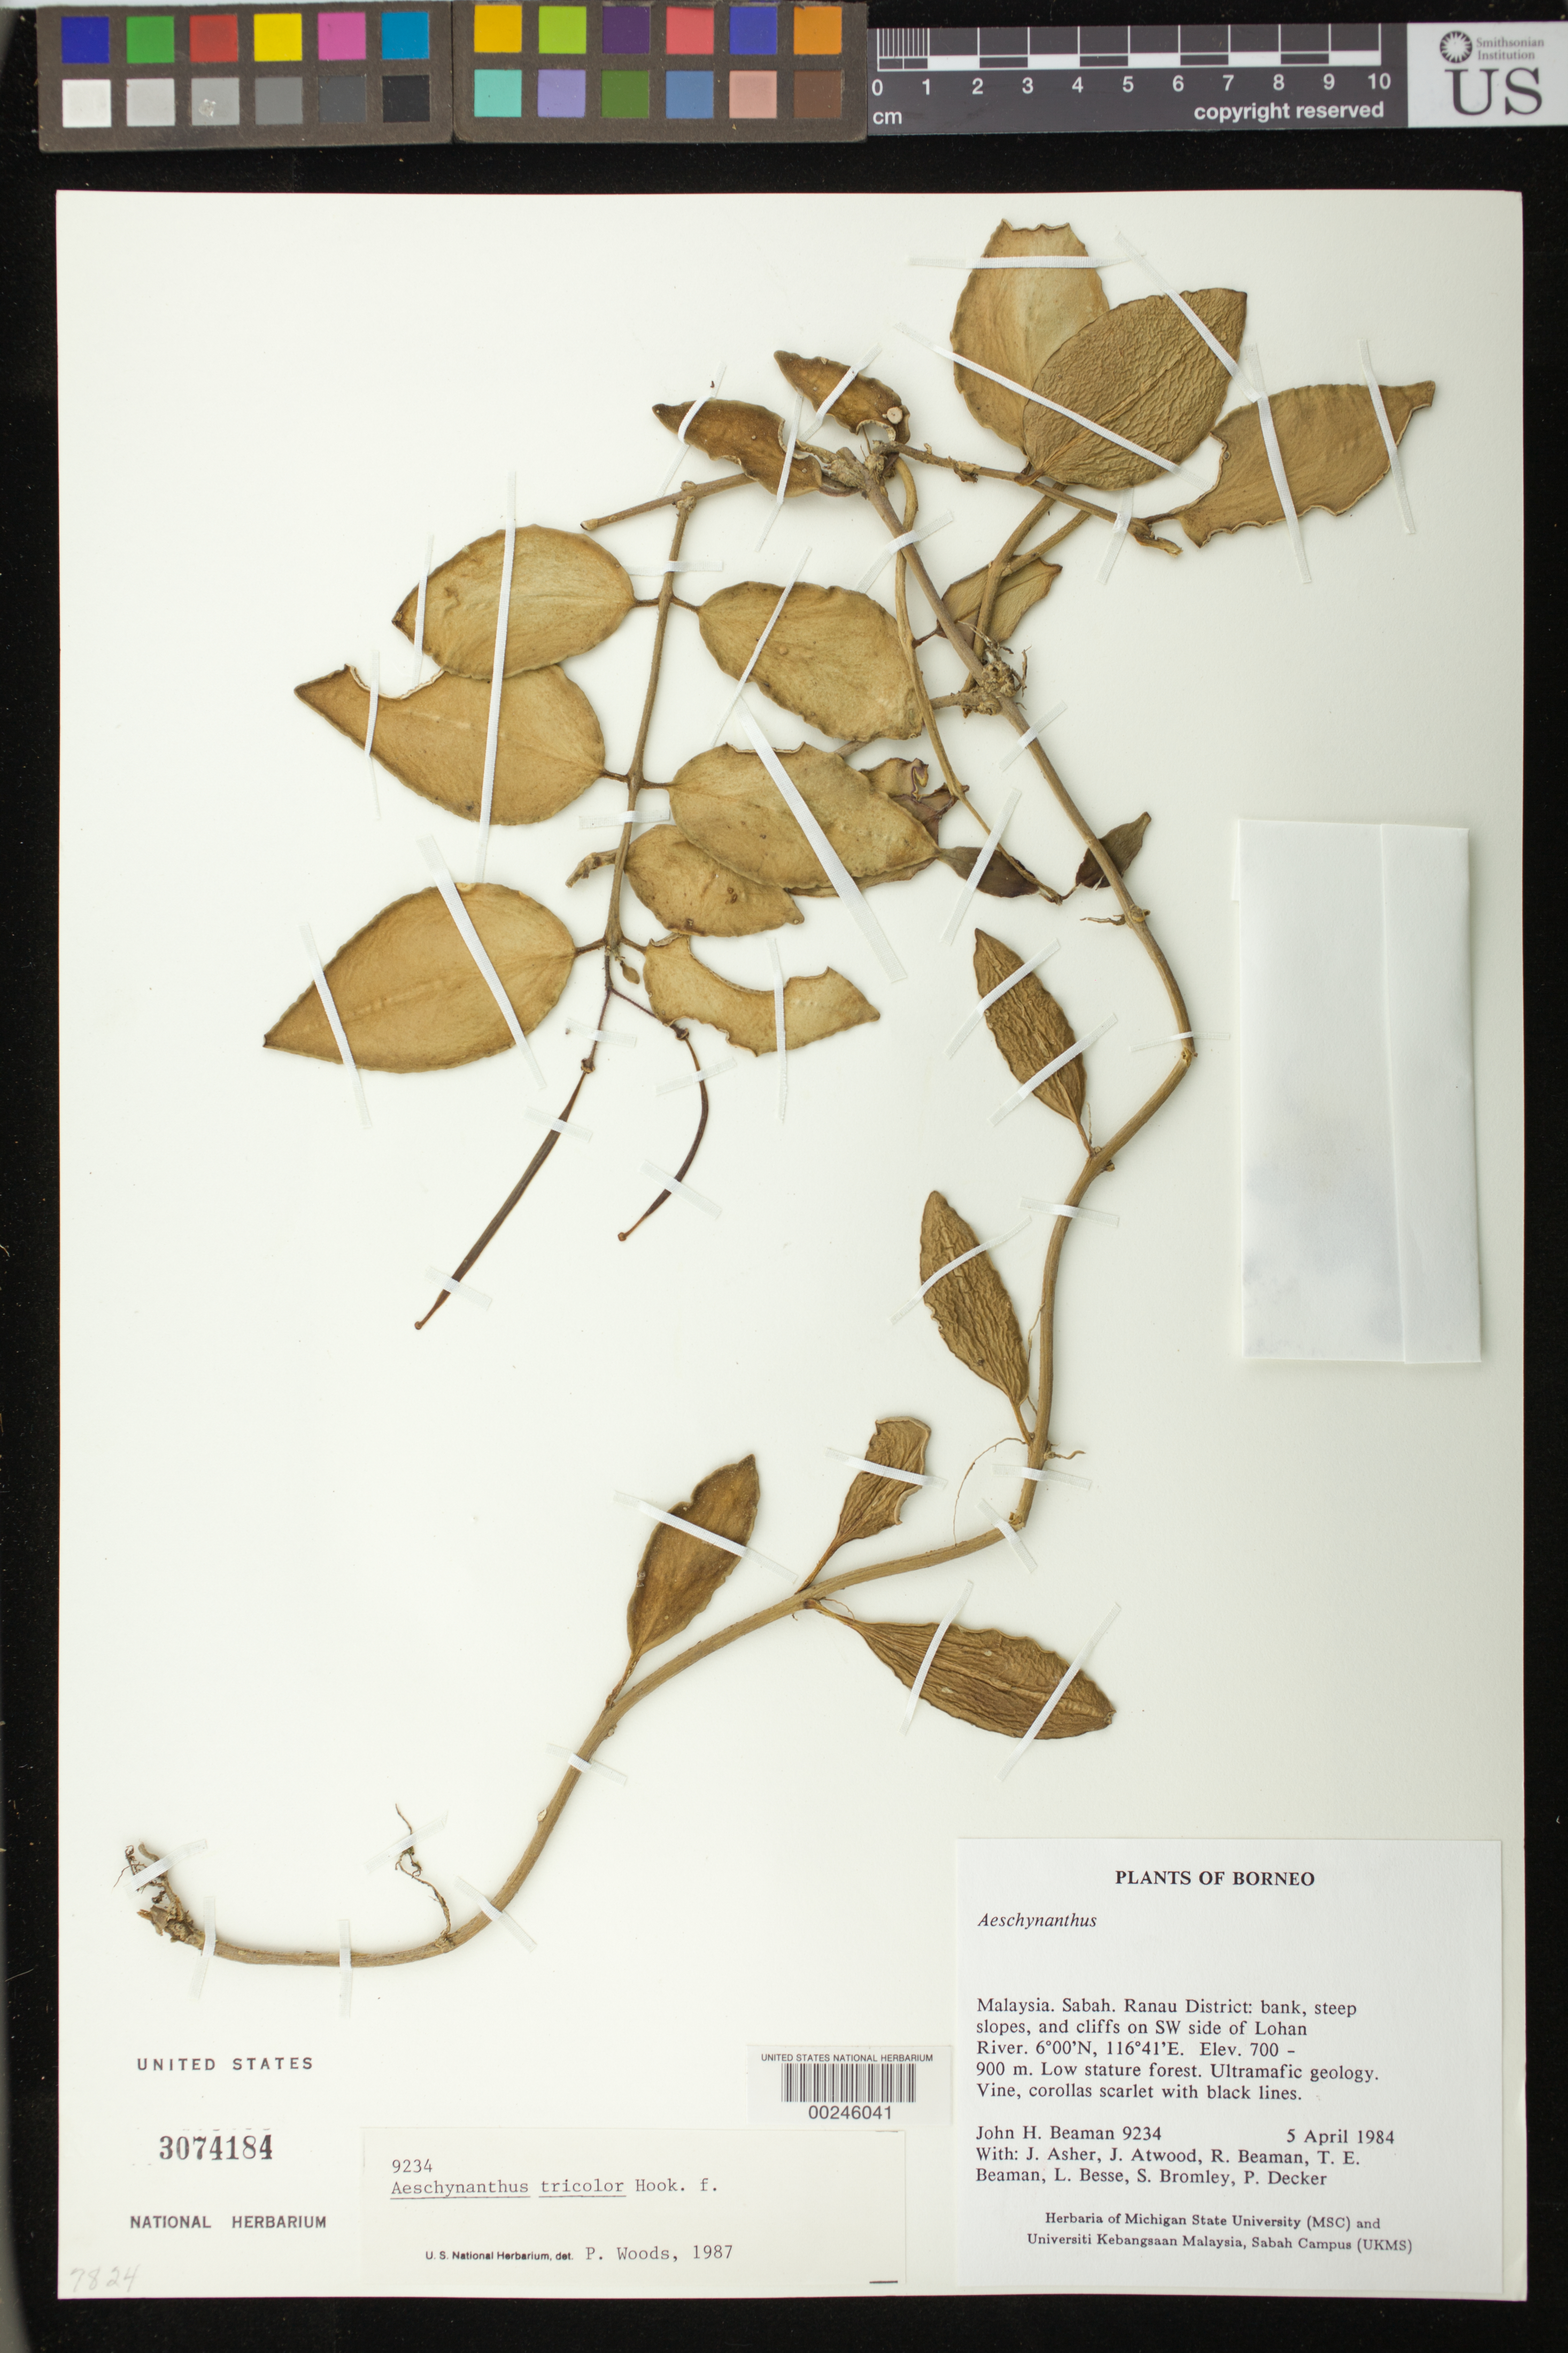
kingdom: Plantae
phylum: Tracheophyta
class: Magnoliopsida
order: Lamiales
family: Gesneriaceae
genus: Aeschynanthus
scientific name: Aeschynanthus tricolor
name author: Hook.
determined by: Woods, P.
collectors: J. H. Beaman, J. Asher, J. Atwood, R. S. Beaman, T. E. Beaman, L. Besse, S. Bromley & P. Decker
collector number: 9234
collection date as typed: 05 Apr 1984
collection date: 1984-04-05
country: Malaysia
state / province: Sabah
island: Borneo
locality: Ranau dist, bank, steep slopes, and cliffs on sw side of lohan river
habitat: Low stature forest, ultramafic geology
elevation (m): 700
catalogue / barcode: US 3074184